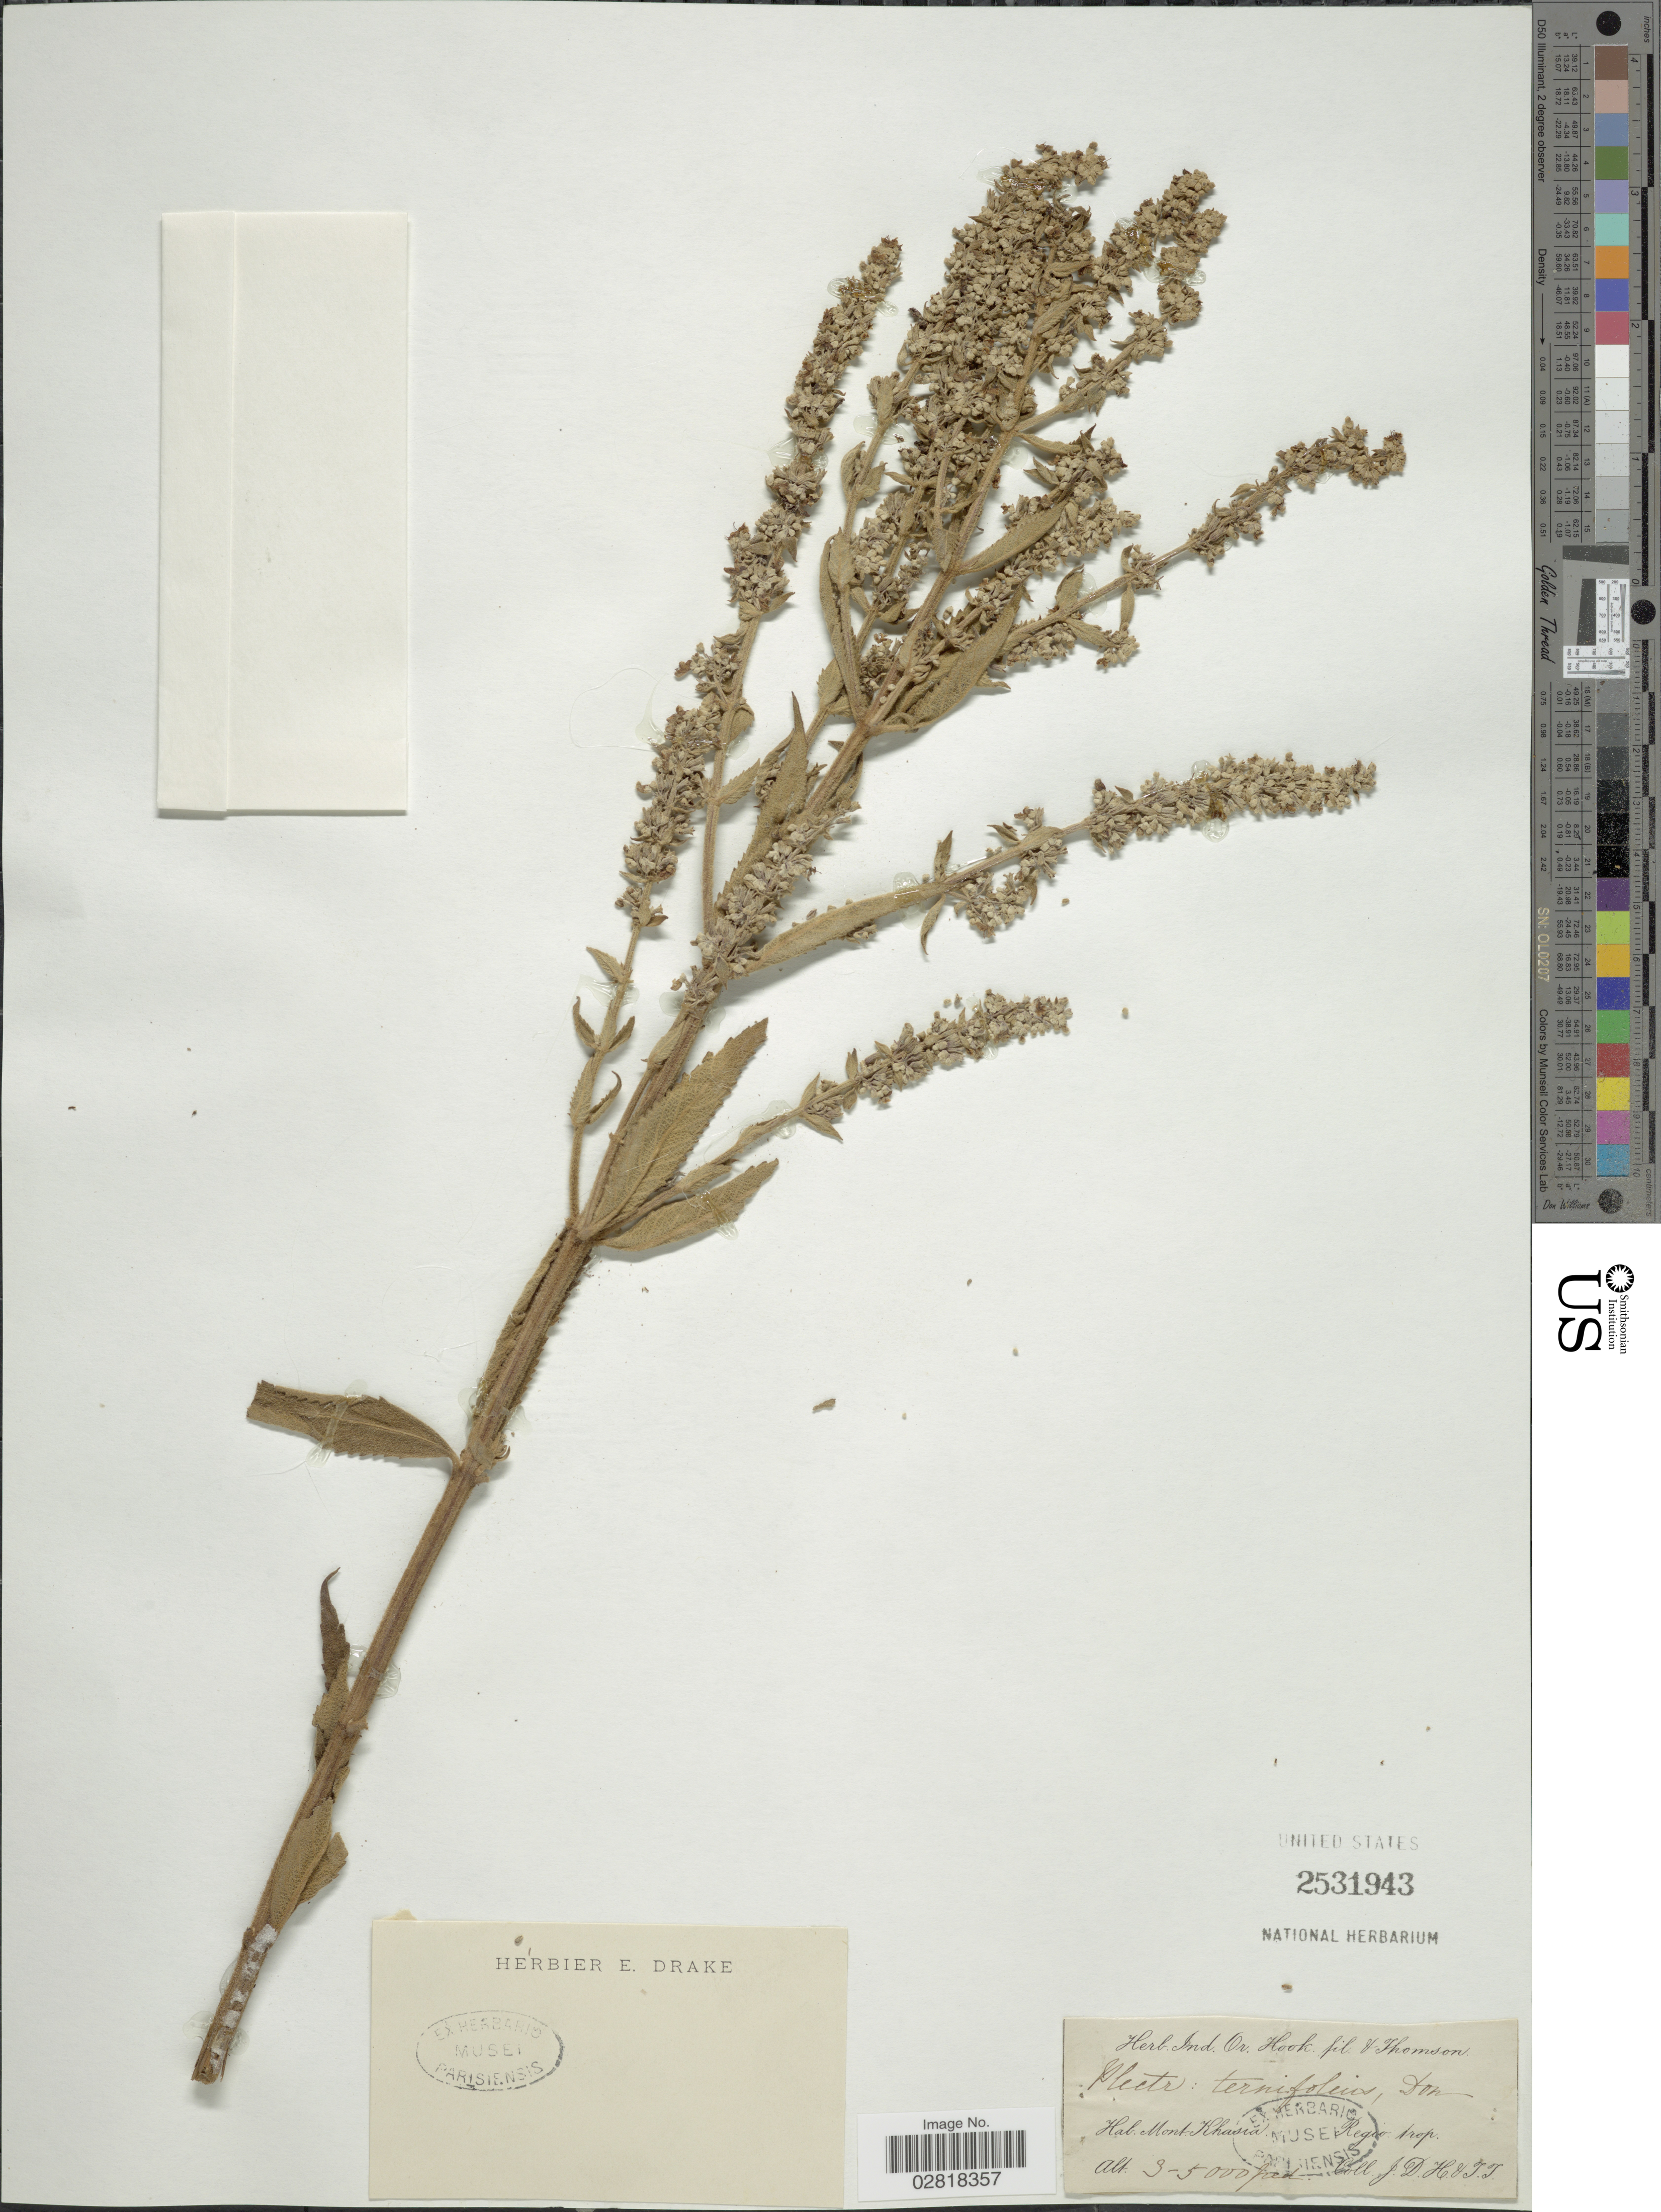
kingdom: Plantae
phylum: Tracheophyta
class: Magnoliopsida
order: Lamiales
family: Lamiaceae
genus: Plectranthus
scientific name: Plectranthus ternifolius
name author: D. Don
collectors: J. D. Hooker & T. Thomson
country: India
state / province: Meghalaya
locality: Mont. Khasia.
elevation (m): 914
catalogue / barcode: US 2531943